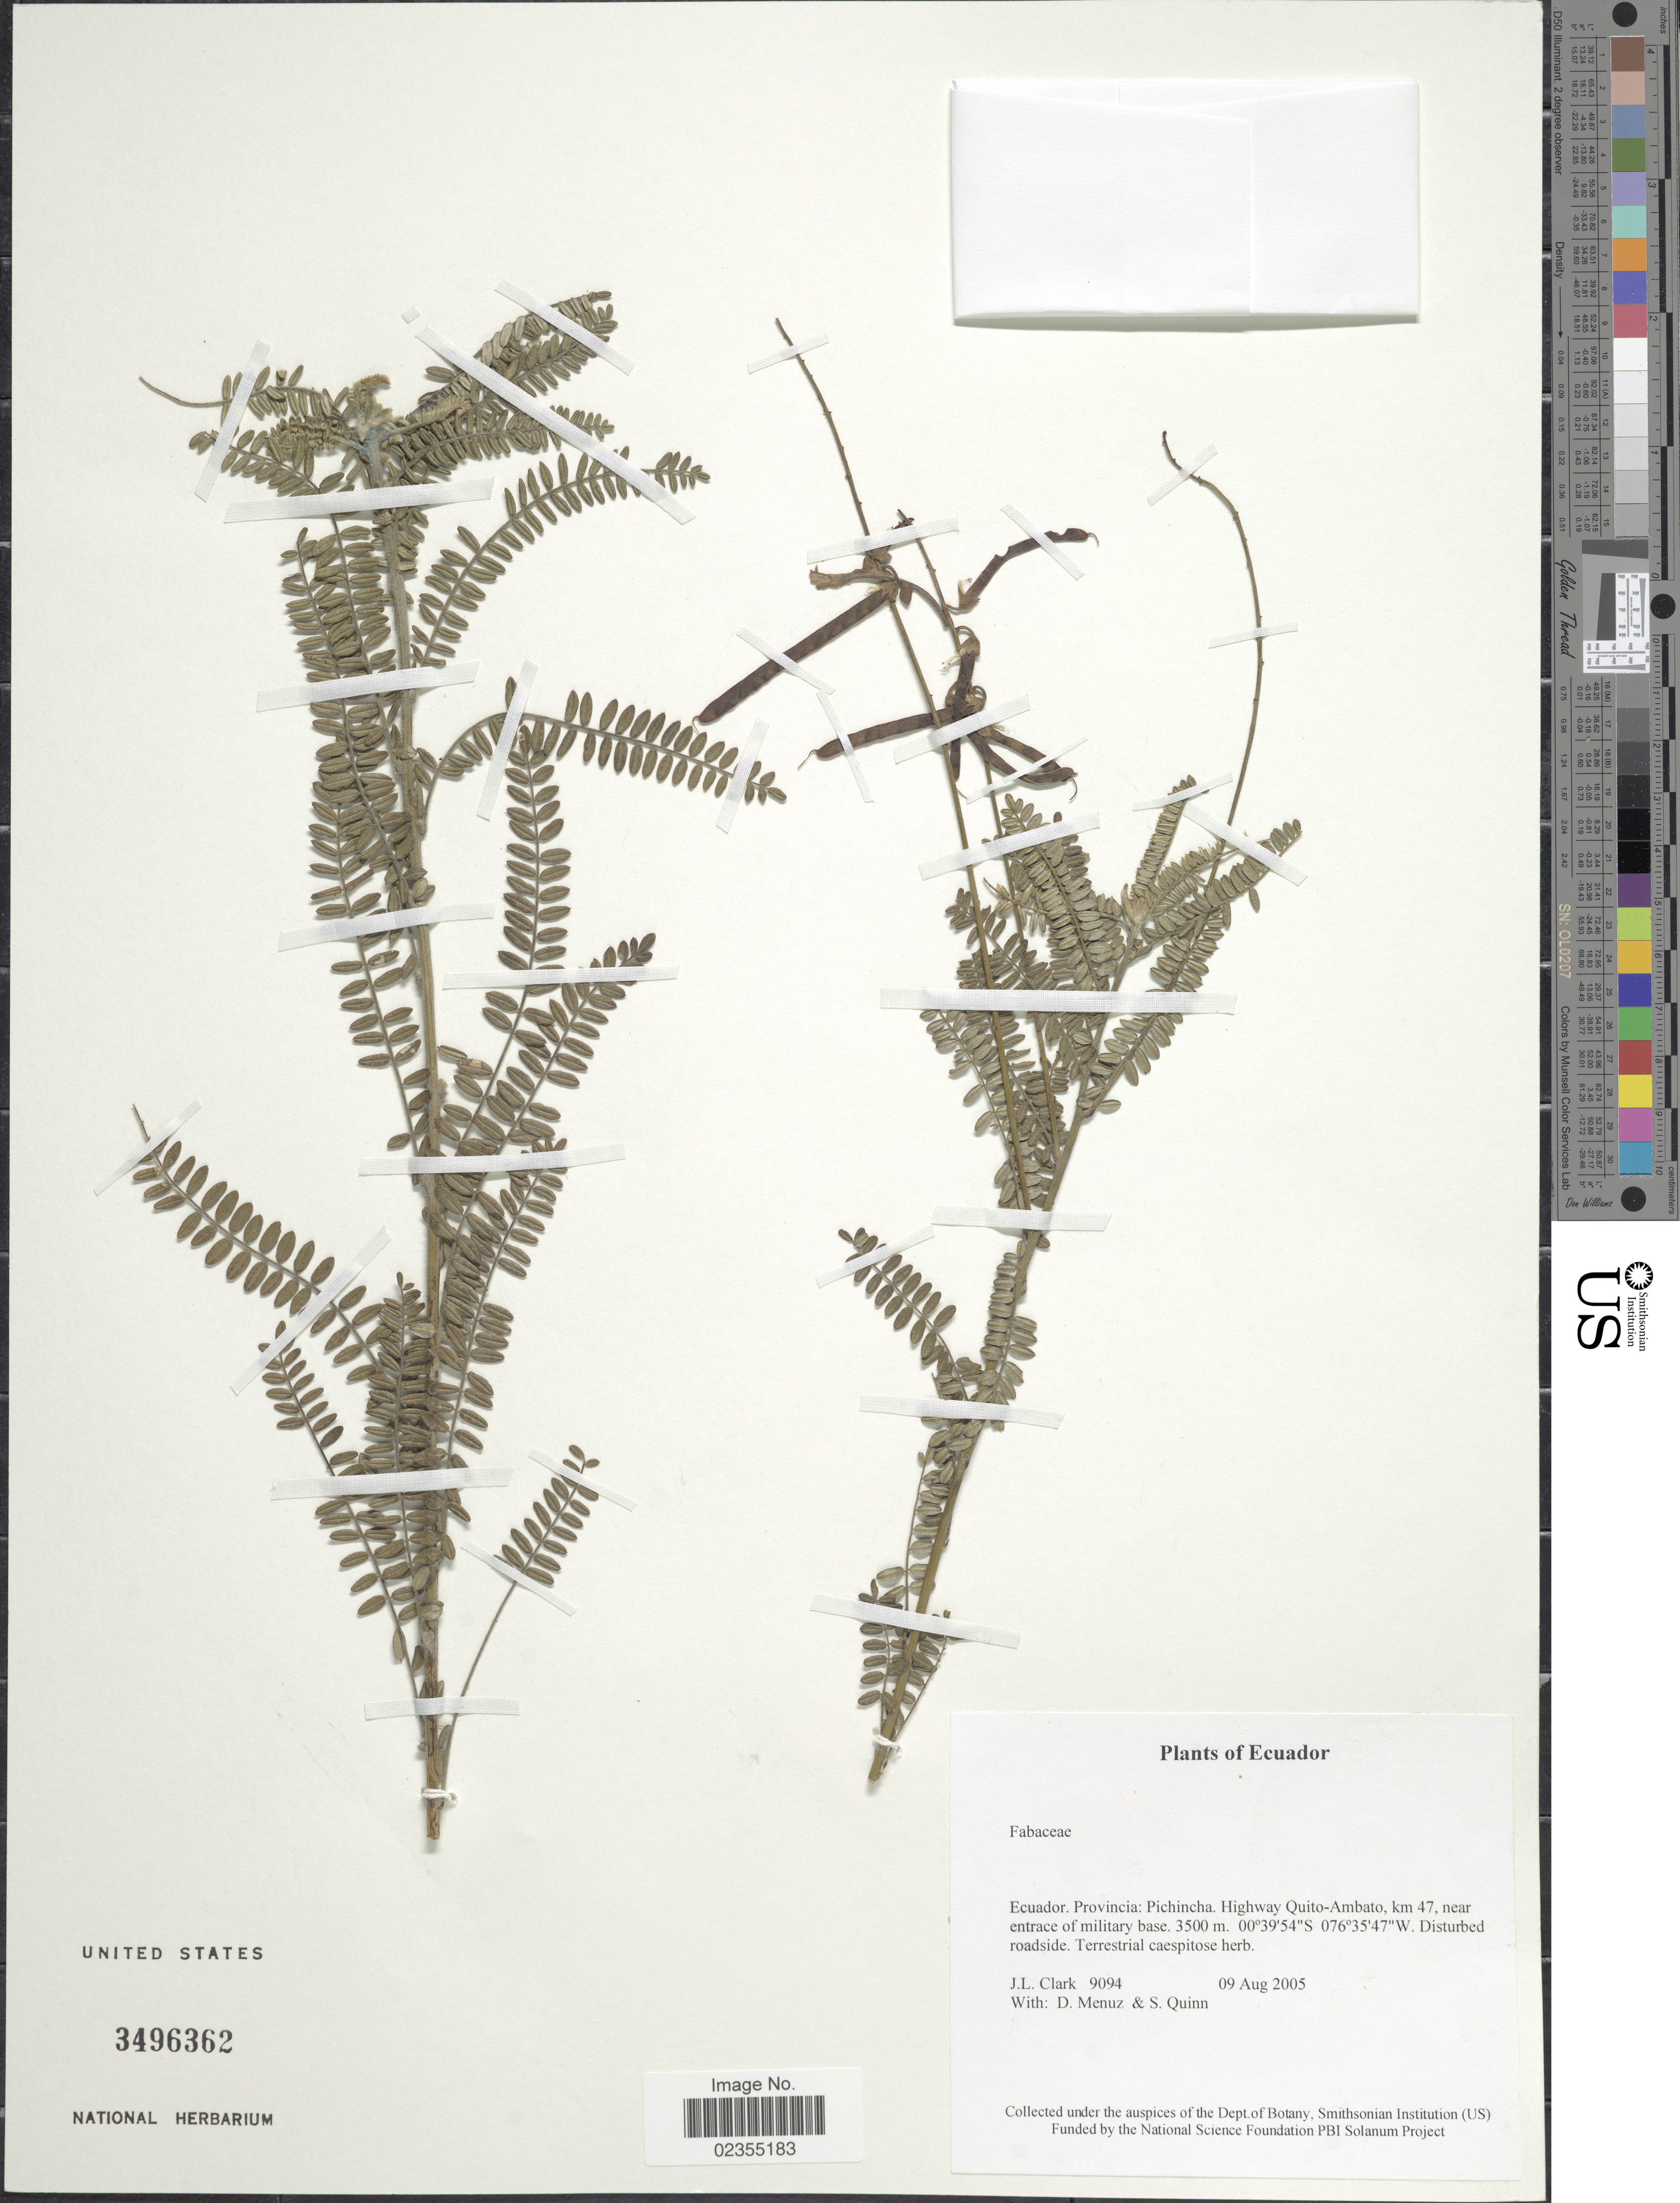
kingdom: Plantae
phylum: Tracheophyta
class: Magnoliopsida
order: Fabales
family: Fabaceae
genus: Coursetia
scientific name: Coursetia dubia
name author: (Kunth) DC.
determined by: Mansano, V. F.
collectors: J. L. Clark, D. Menuz & S. Quinn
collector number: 9094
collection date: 2005-08-09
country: Ecuador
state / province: Pichincha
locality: Ecuador. Provincia: Pichincha. Highway Quito-Ambato, km 47, near entrance of military base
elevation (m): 3500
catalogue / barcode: US 3496362